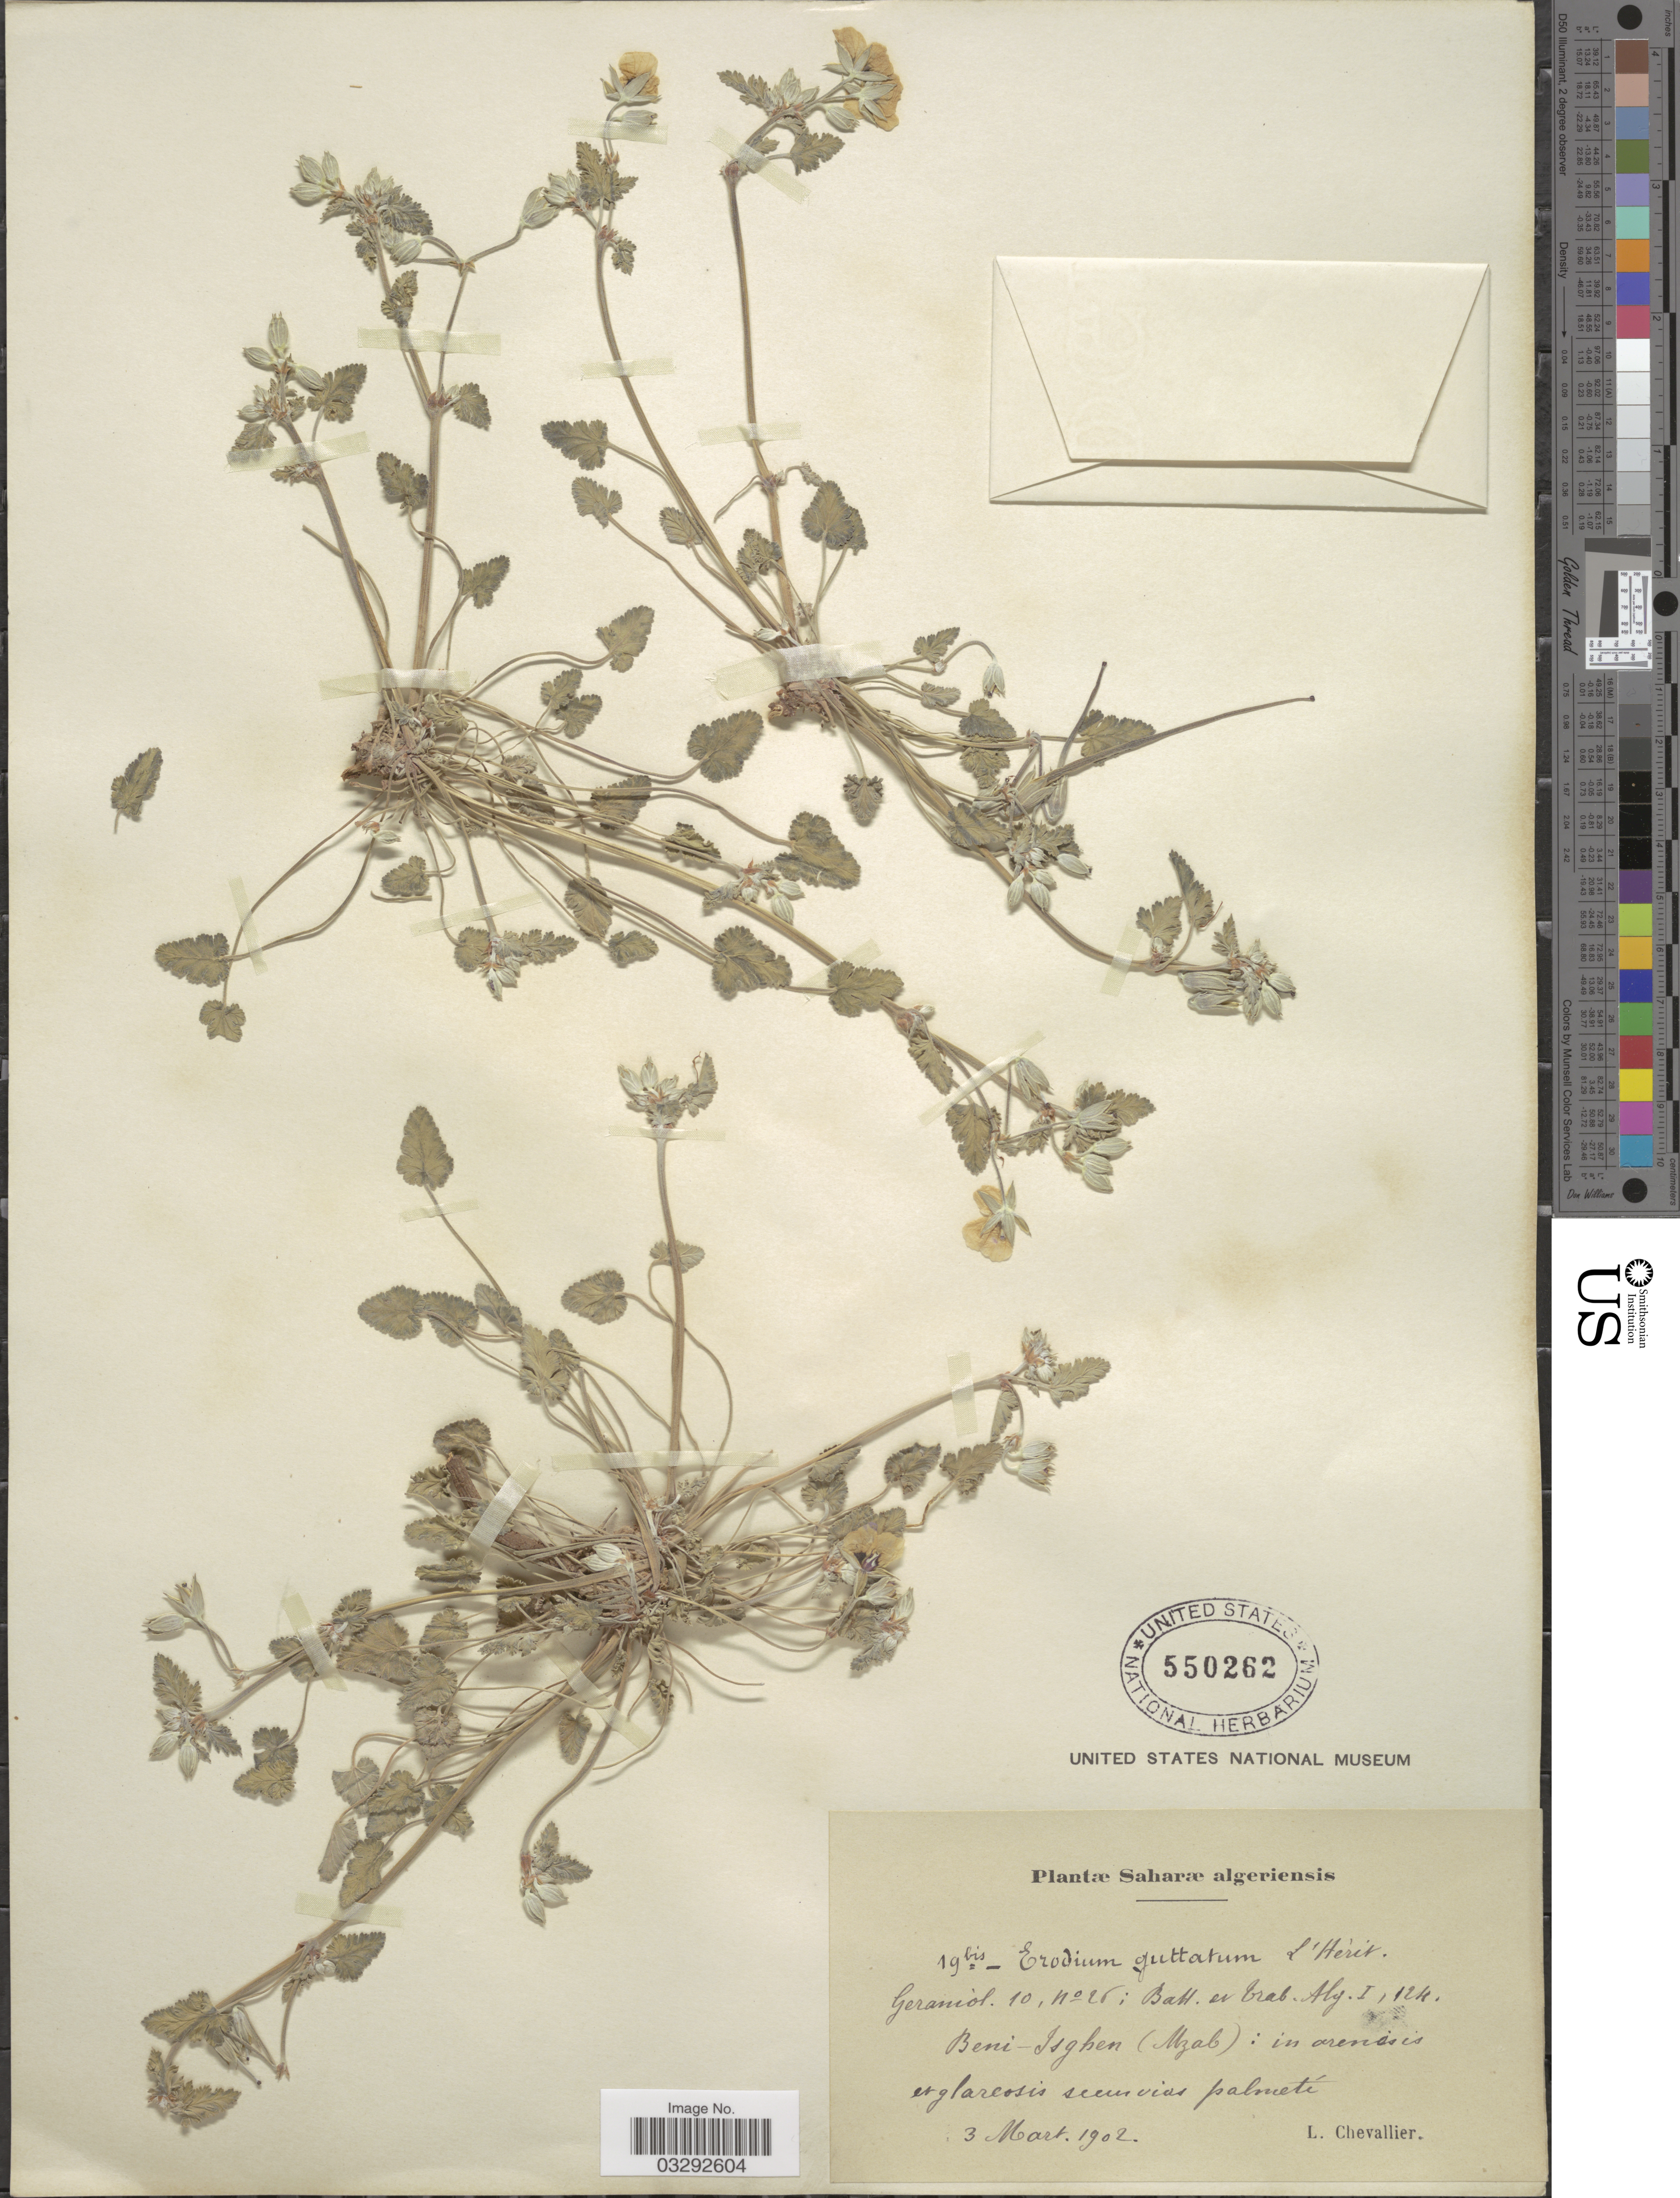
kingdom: Plantae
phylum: Tracheophyta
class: Magnoliopsida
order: Geraniales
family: Geraniaceae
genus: Erodium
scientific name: Erodium guttatum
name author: Willd.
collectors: L. Chevallier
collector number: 19bis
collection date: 1902-03-03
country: Algeria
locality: Saharæ algeriensis. Beni-Isghen (Mzab): in arenosis et glareosis secus vias palmetí.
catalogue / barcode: US 550262